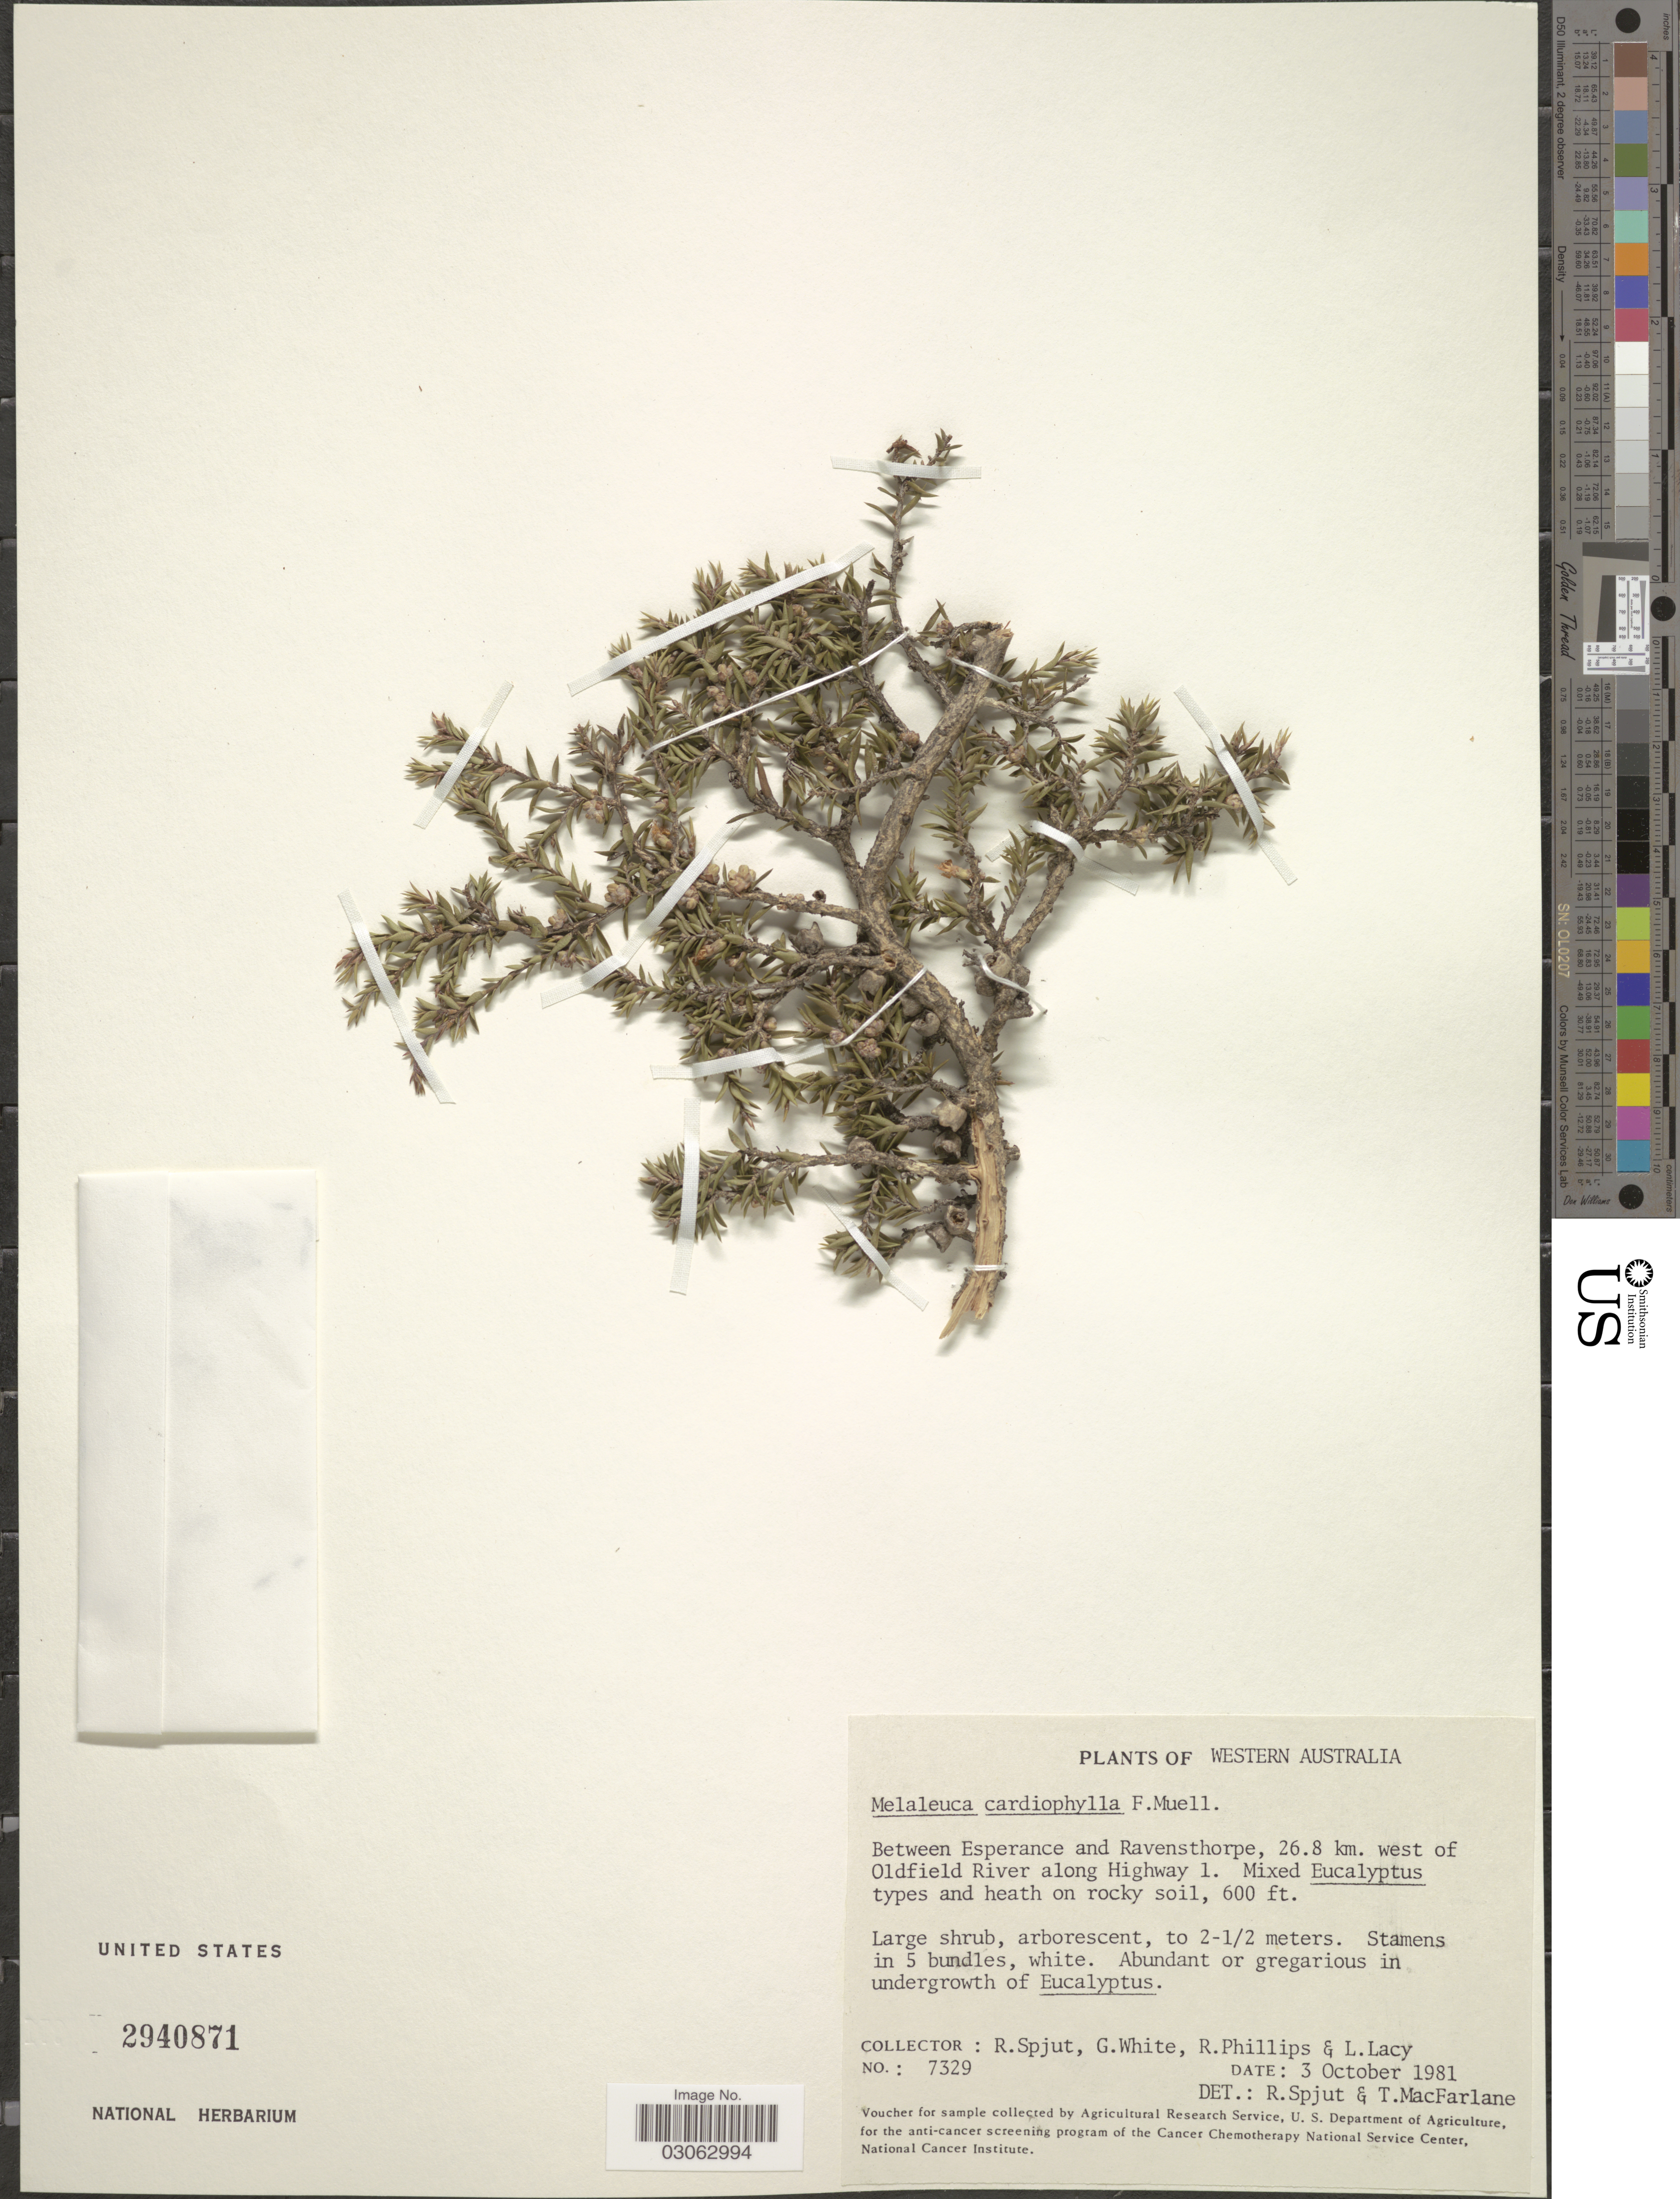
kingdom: Plantae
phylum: Tracheophyta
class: Magnoliopsida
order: Myrtales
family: Myrtaceae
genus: Melaleuca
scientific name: Melaleuca cardiophylla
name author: F. Muell.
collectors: R. Spjut, G. White, R. Phillips & L. Lacy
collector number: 7329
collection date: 1981-10-03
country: Australia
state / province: Western Australia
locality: Between Esperance and Ravensthorpe, 26.8 km. west of Oldfield River along Highway 1.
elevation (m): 183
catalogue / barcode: US 2940871